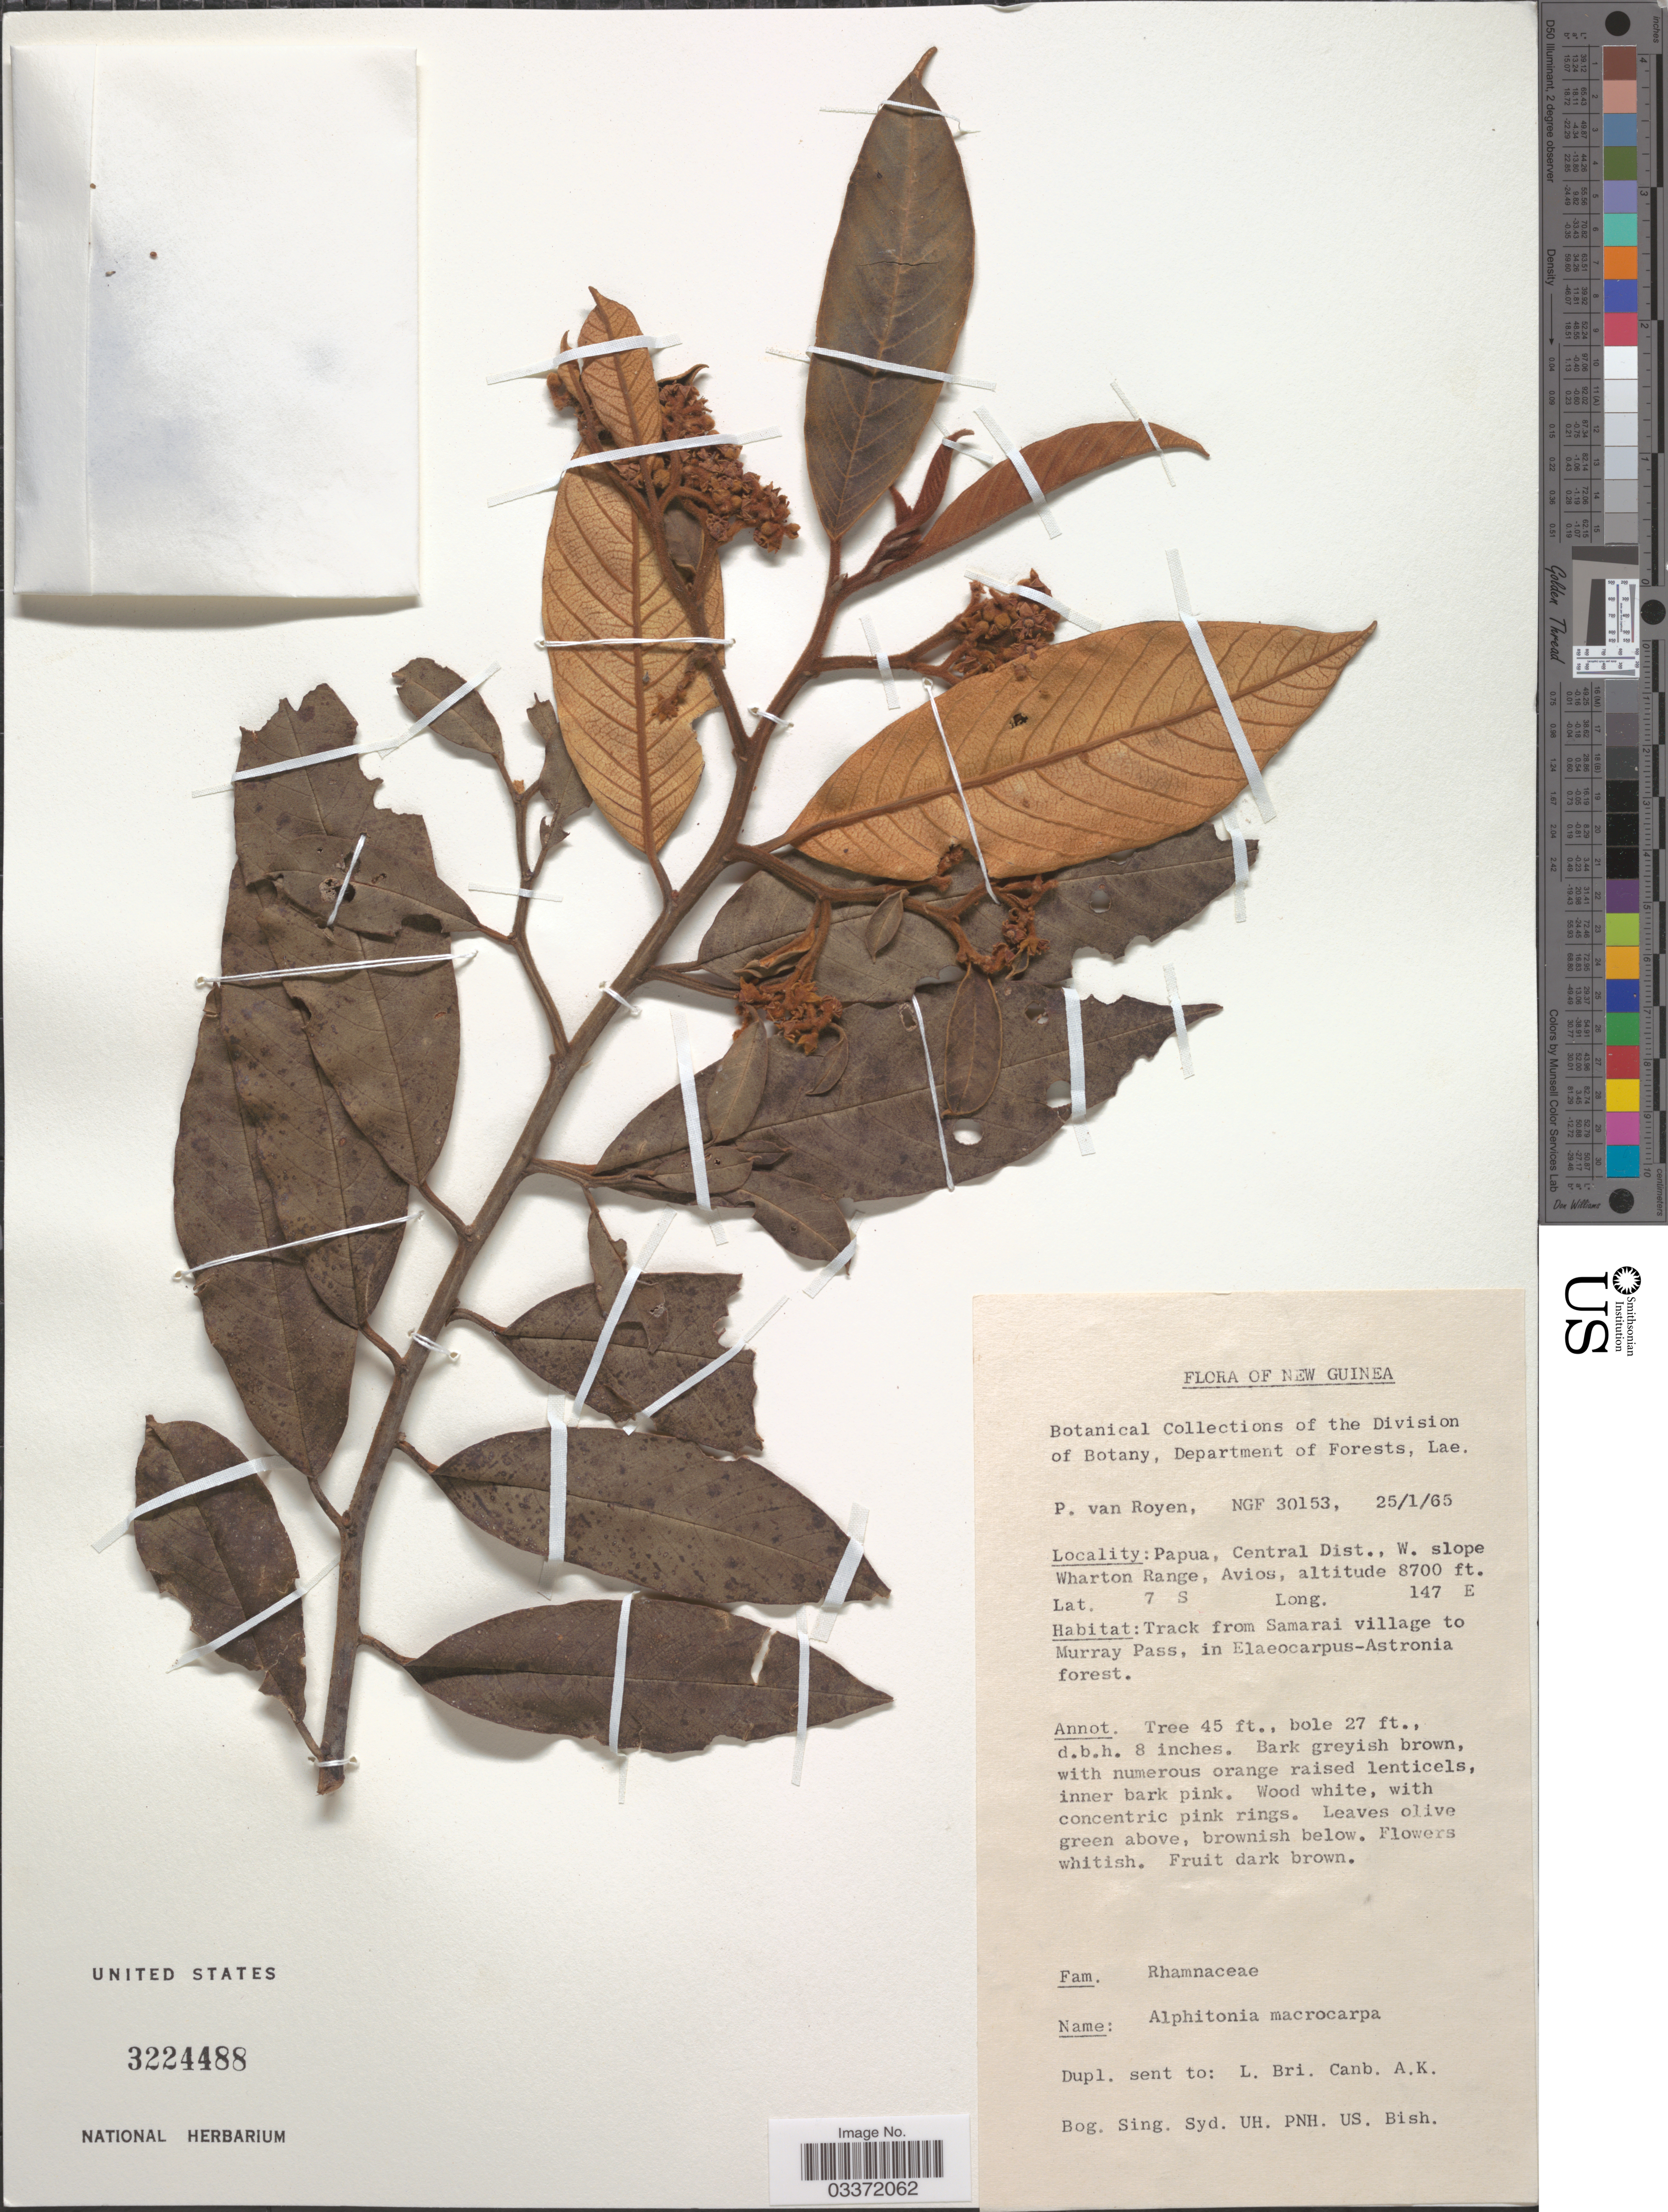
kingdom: Plantae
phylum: Tracheophyta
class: Magnoliopsida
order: Rosales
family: Rhamnaceae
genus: Alphitonia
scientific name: Alphitonia macrocarpa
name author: Mansf.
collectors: P. van Royen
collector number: NGF 30153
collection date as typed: Transcribed d/m/y: 25/1/65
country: Papua New Guinea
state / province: Central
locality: New Guinea. Papua, Central Dist., W. slope Wharton Range, Avios.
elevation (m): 2652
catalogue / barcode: US 3224488